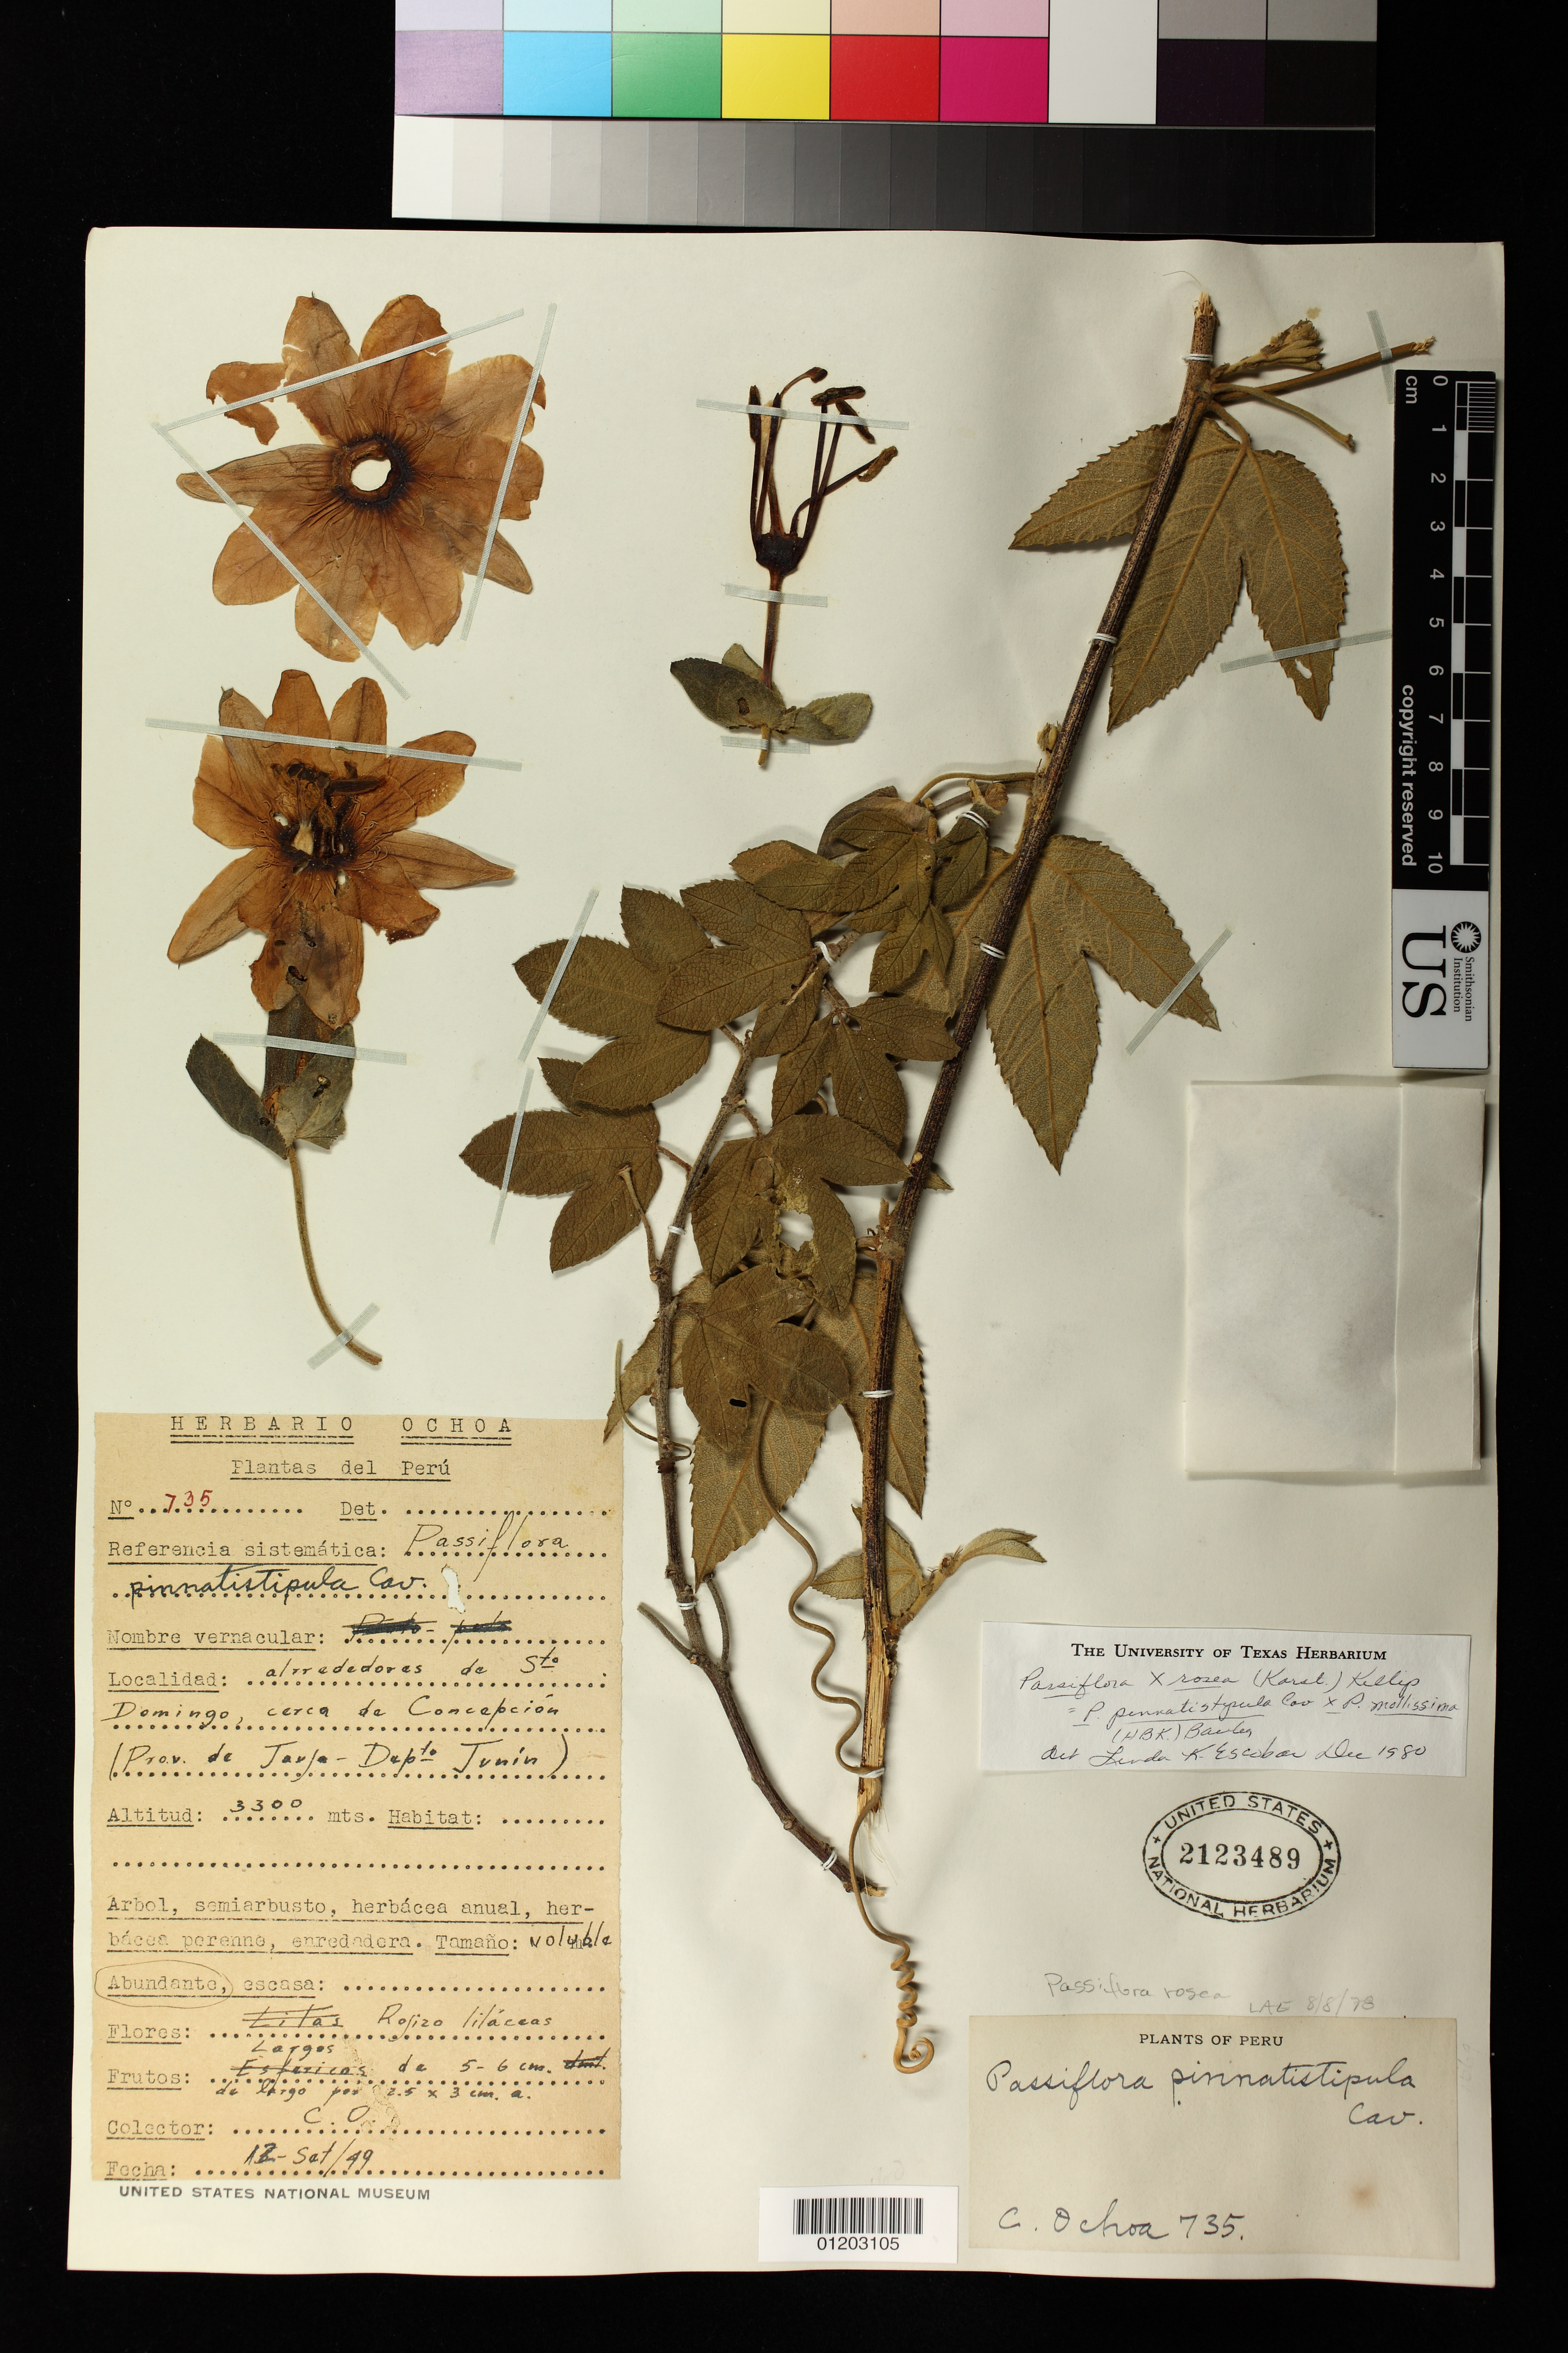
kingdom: Plantae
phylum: Tracheophyta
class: Magnoliopsida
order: Malpighiales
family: Passifloraceae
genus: Passiflora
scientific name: Passiflora x rosea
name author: (H. Karst.) Killip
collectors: C. M. Ochoa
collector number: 735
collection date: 1949-09-12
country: Peru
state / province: Junín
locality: Alrrededoras de Ste. Domingo, cerca de Concepción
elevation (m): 3300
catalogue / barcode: US 2123489